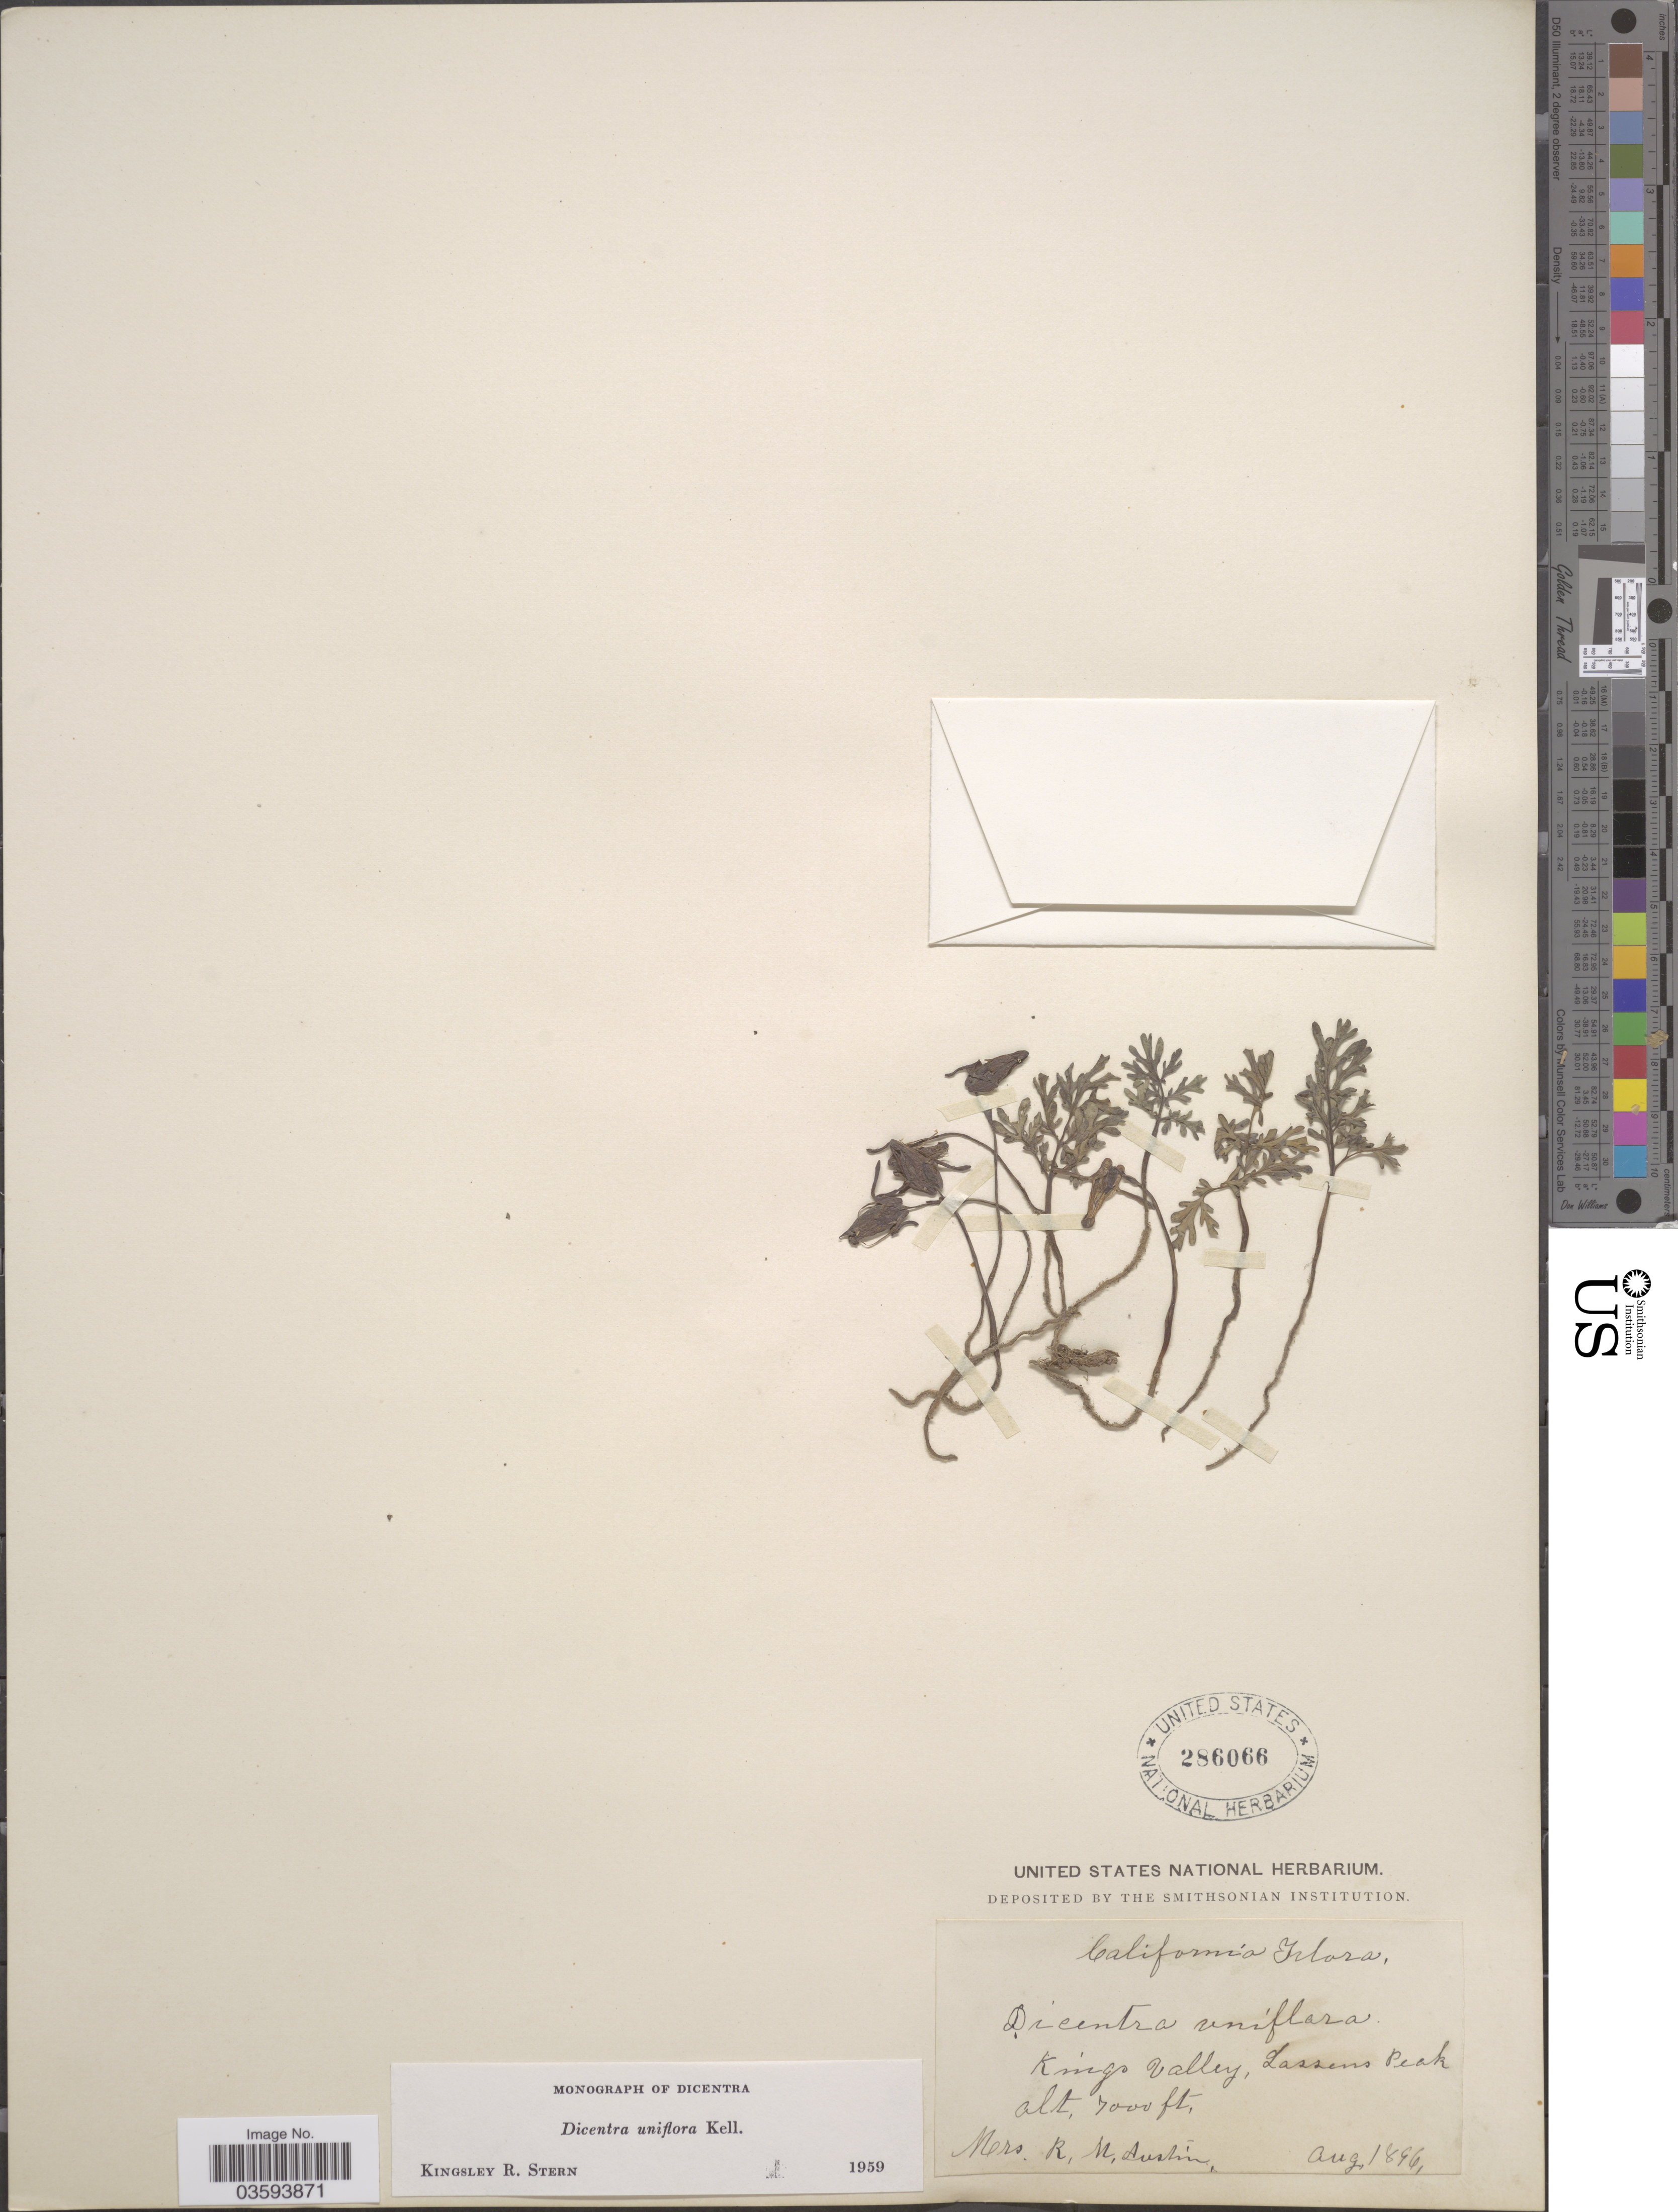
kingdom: Plantae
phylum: Tracheophyta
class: Magnoliopsida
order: Ranunculales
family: Papaveraceae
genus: Dicentra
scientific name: Dicentra uniflora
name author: Kellogg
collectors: R. Austin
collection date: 1896-08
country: United States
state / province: California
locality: Kings valley, Lassens Peak.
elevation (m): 2134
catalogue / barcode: US 286066